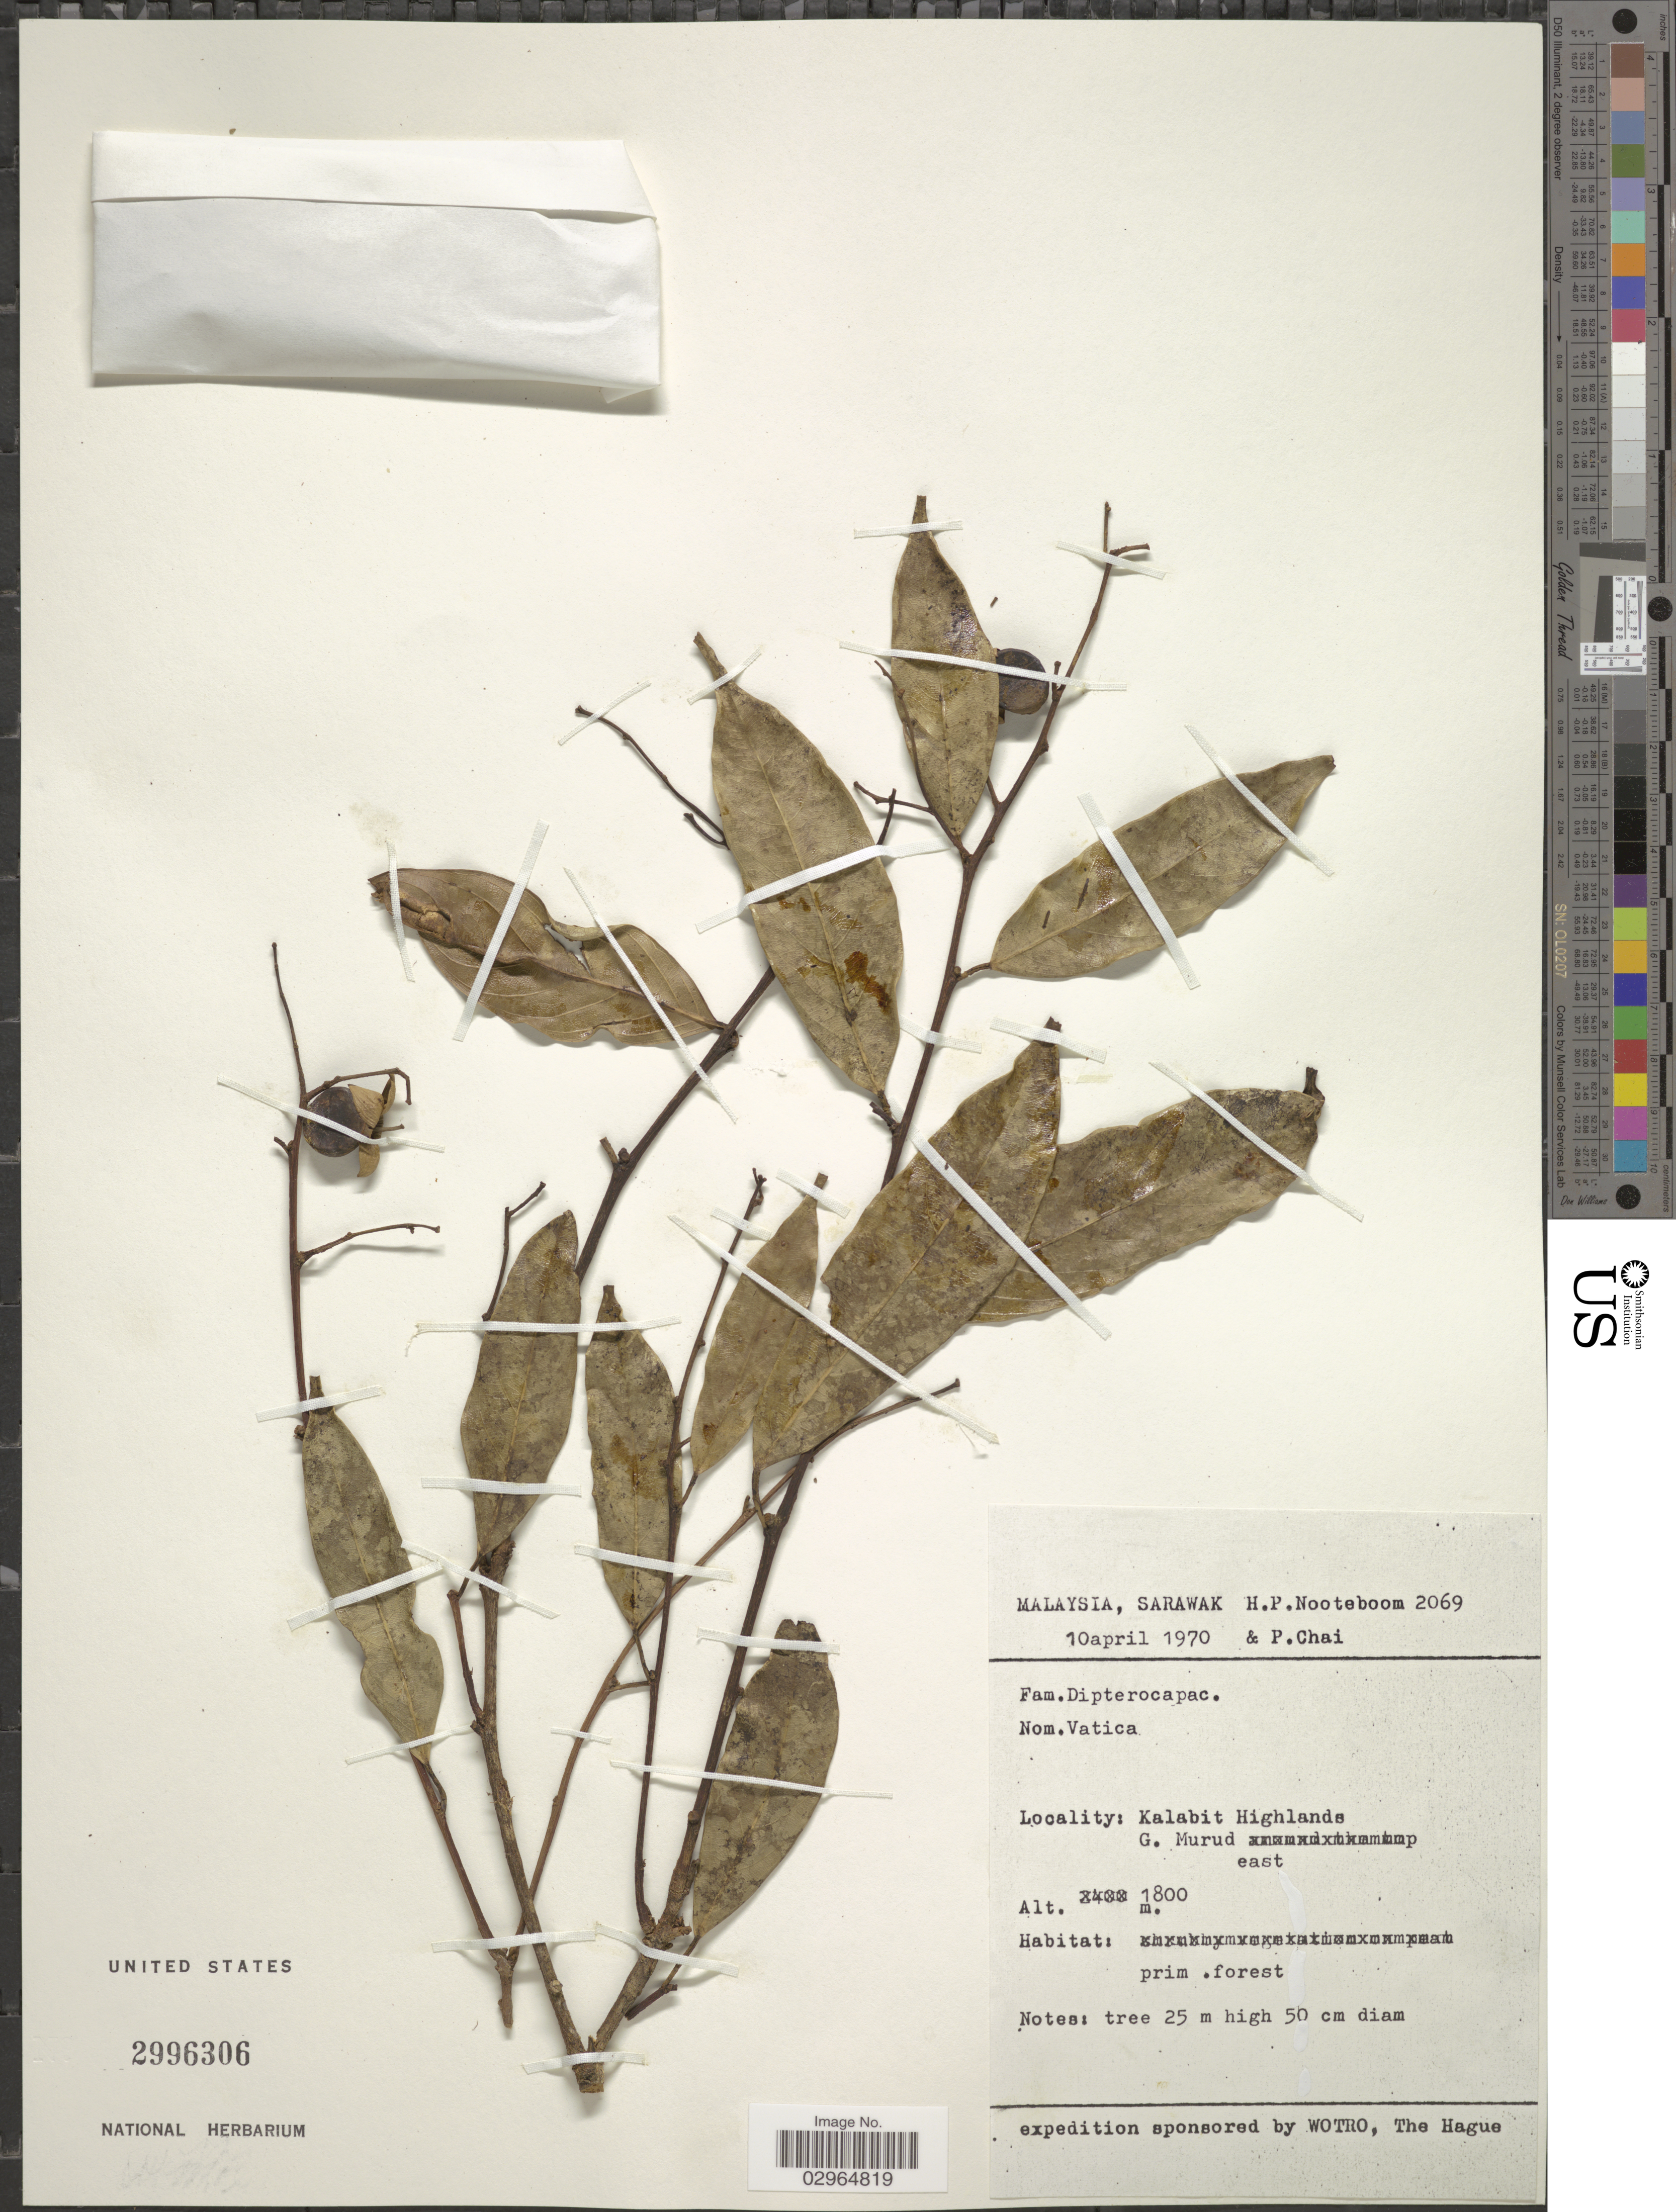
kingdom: Plantae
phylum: Tracheophyta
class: Magnoliopsida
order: Malvales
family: Dipterocarpaceae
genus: Vatica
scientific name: Vatica sp.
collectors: H. P. Nooteboom & P. Chai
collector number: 2069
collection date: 1970-04-10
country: Malaysia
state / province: Sarawak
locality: Kalabit Highlands. G. Murud east.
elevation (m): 1800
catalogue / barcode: US 2996306